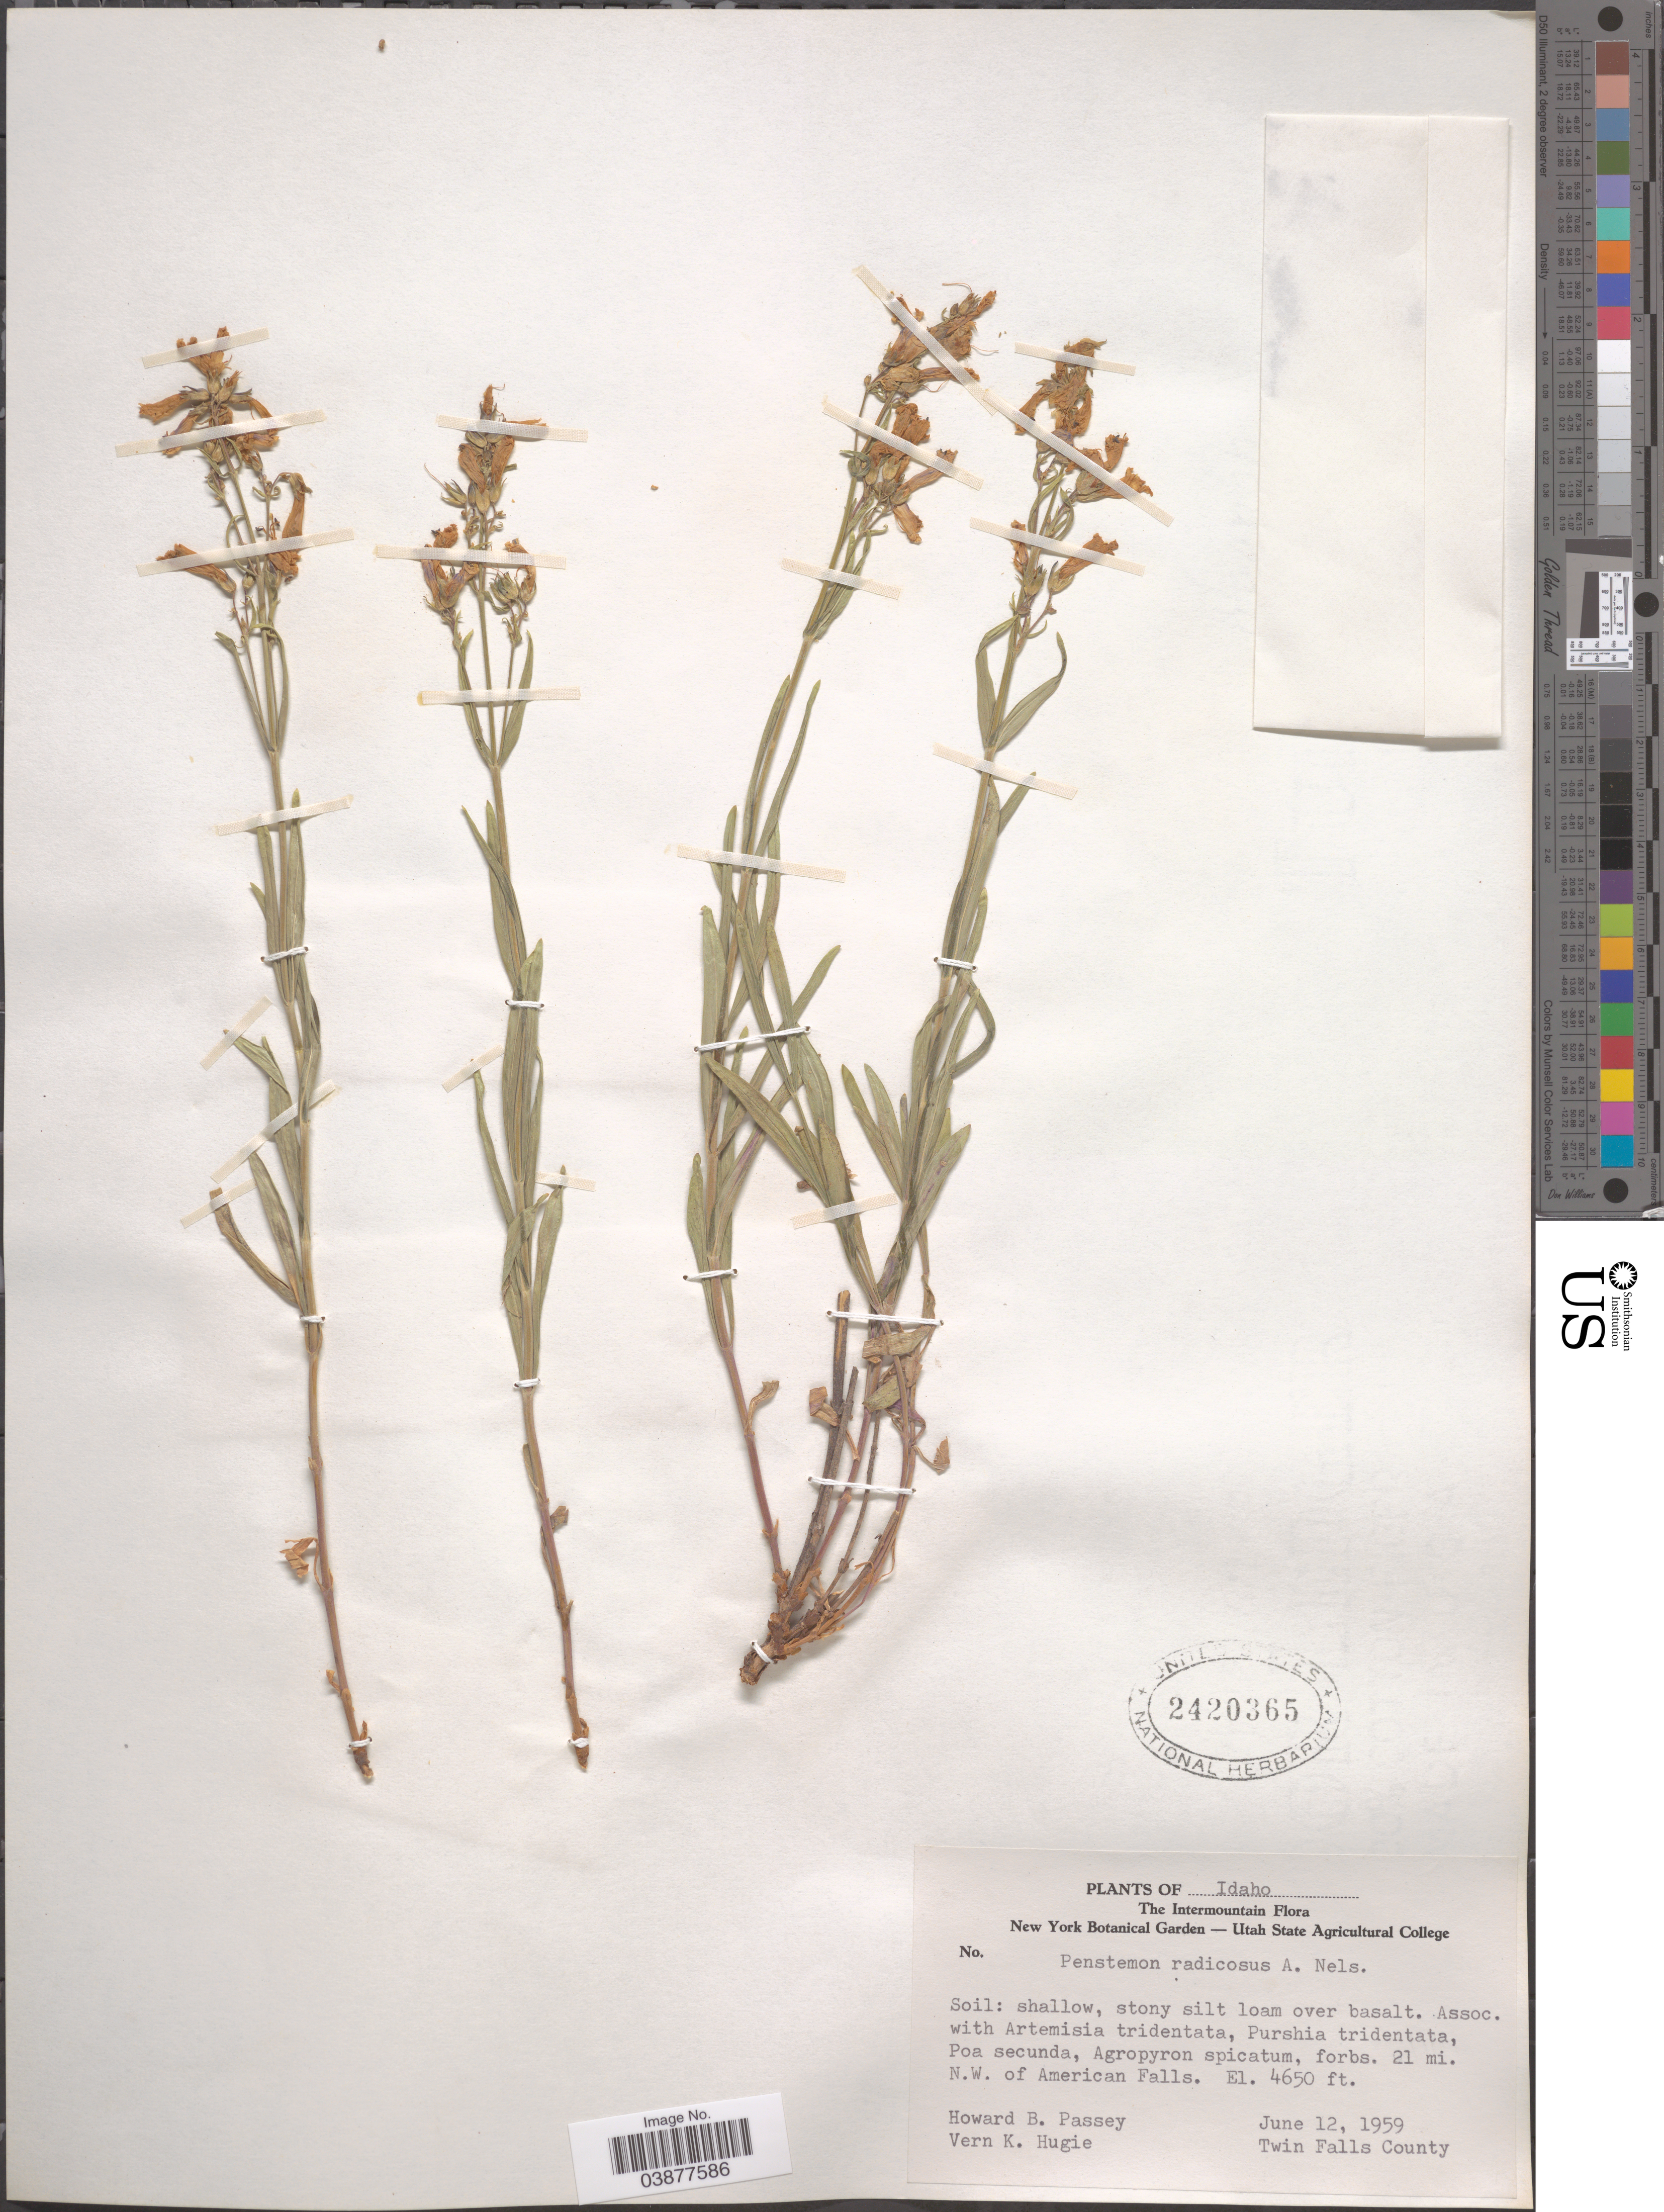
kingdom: Plantae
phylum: Tracheophyta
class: Magnoliopsida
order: Lamiales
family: Plantaginaceae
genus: Penstemon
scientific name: Penstemon radicosus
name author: A. Nelson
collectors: H. Passey & V. Hugie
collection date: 1959-06-12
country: United States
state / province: Idaho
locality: The Intermountain. 21 mi. N.W. of American Falls. Twin Falls County.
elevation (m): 1417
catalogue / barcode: US 2420365